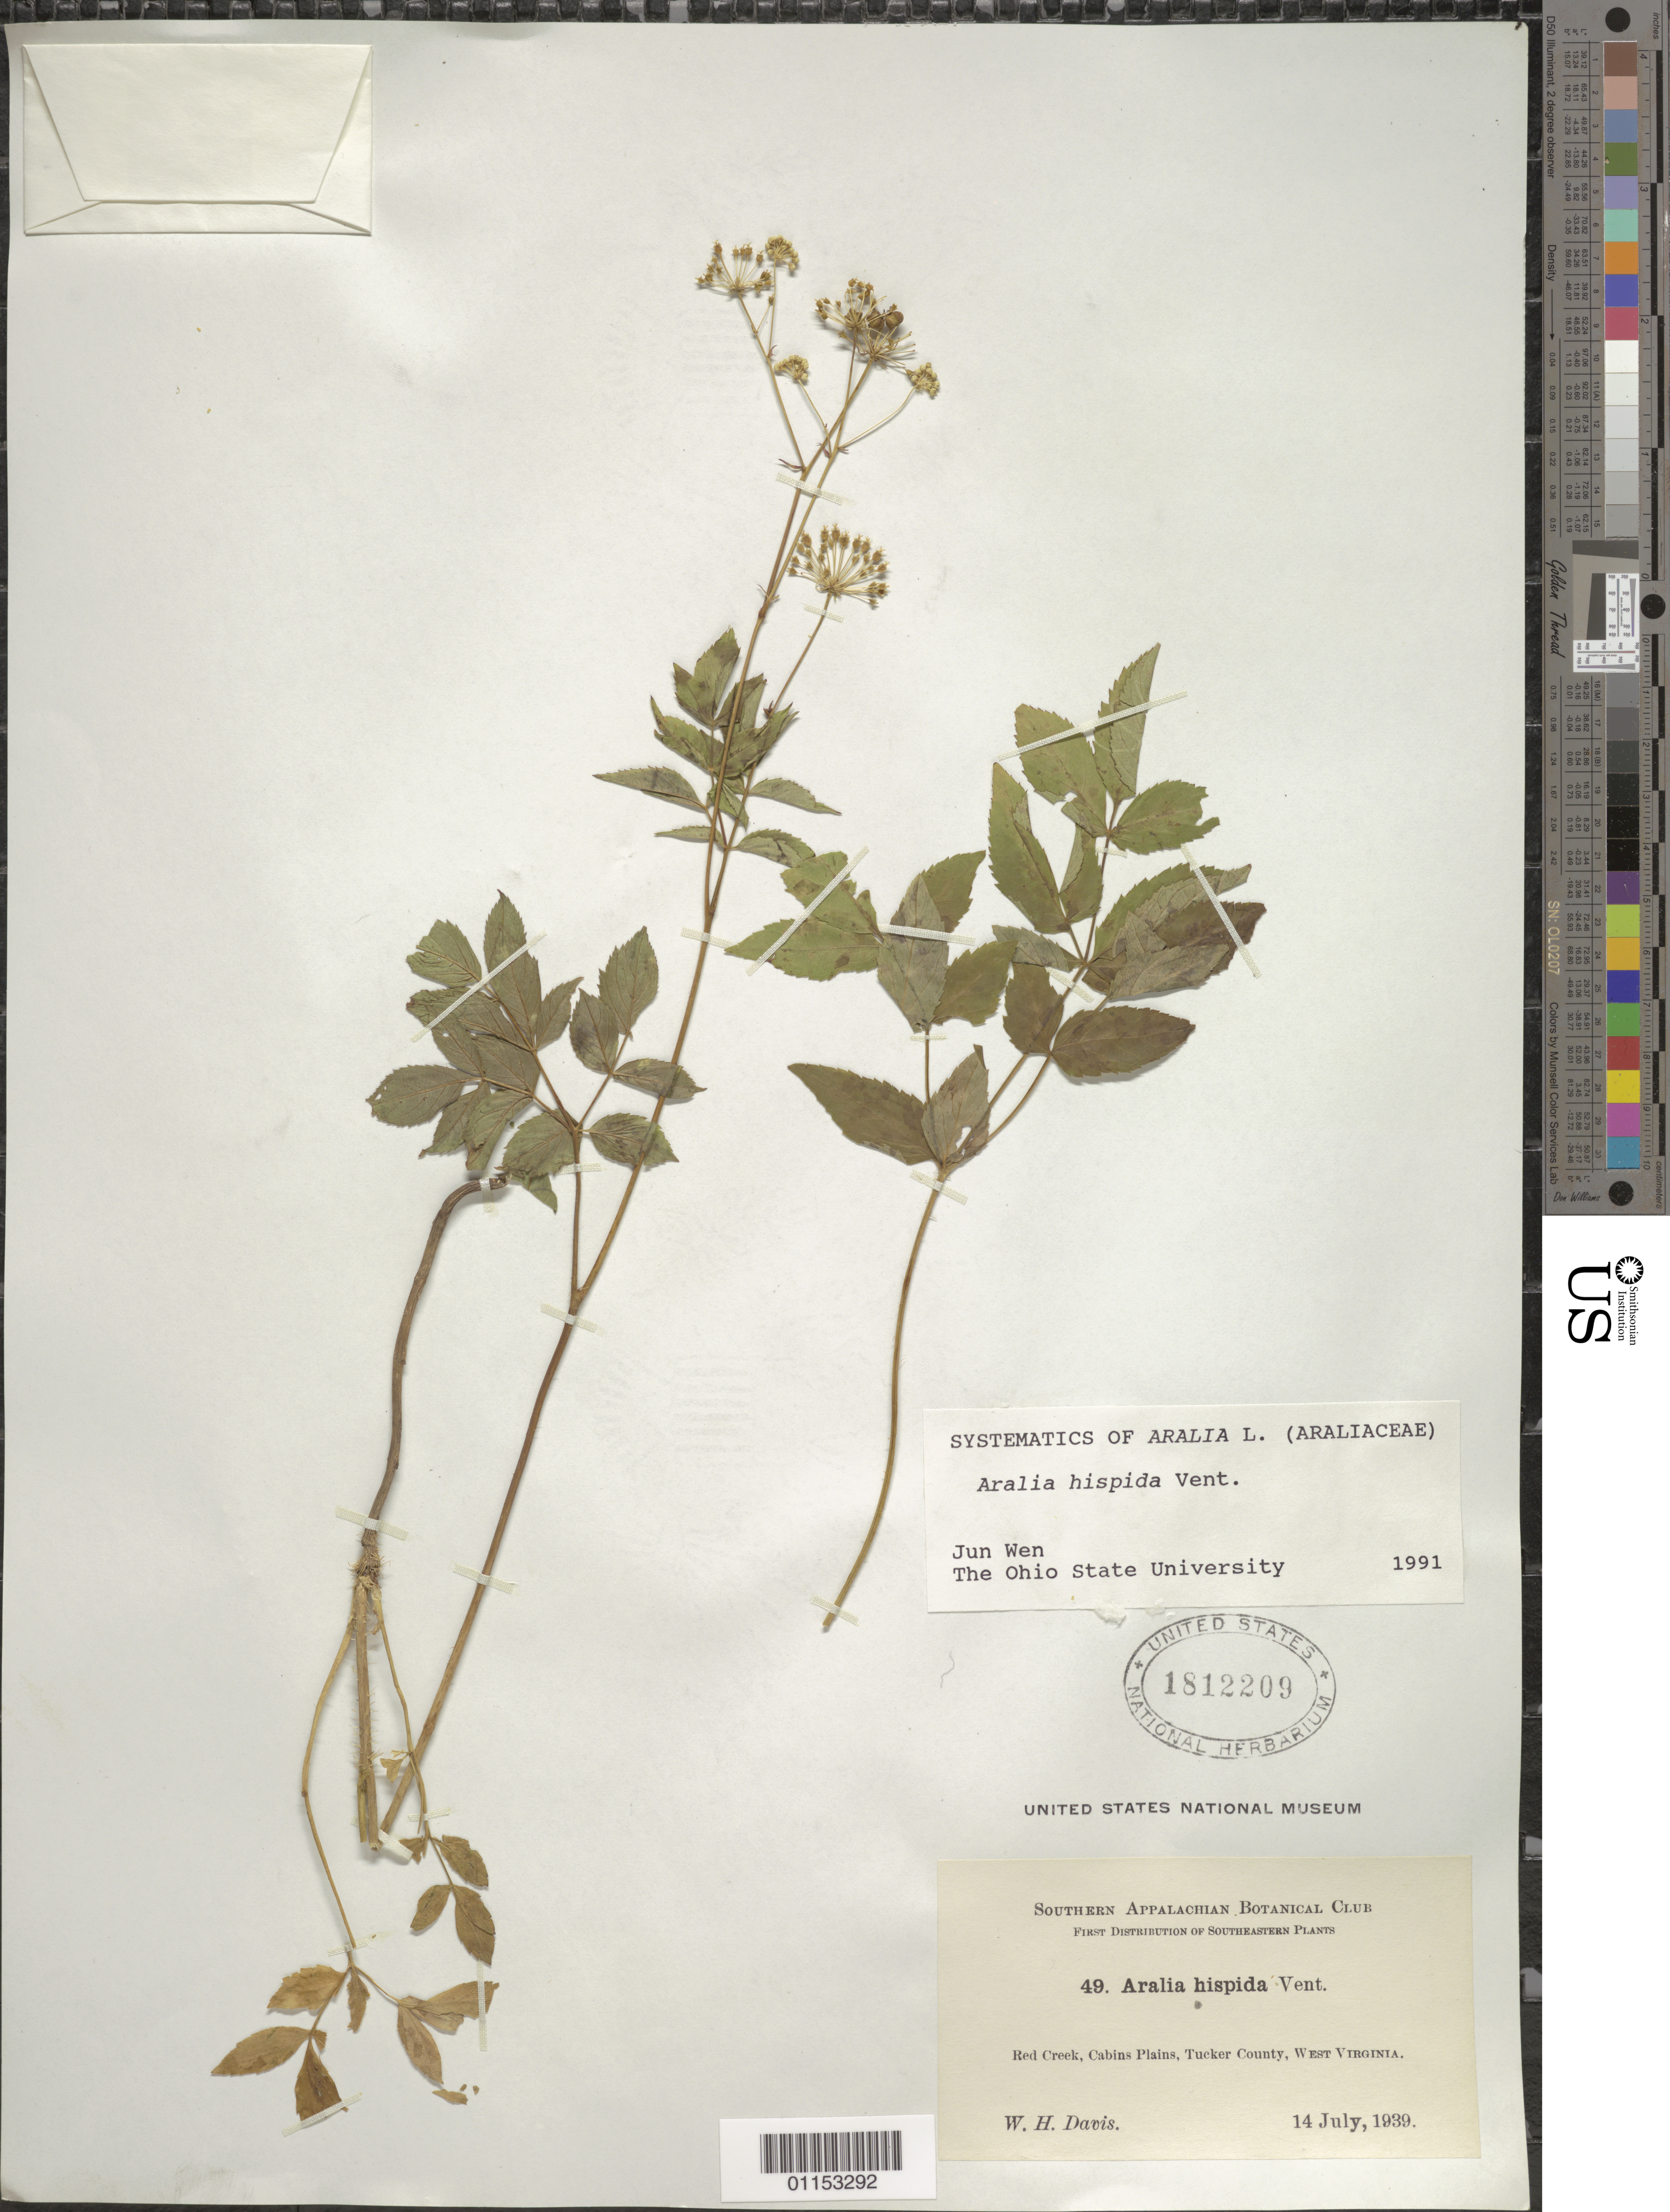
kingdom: Plantae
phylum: Tracheophyta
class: Magnoliopsida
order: Apiales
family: Araliaceae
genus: Aralia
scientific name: Aralia hispida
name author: Vent.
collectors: W. Davis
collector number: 49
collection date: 1939-07-14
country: United States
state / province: West Virginia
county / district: Tucker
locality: Red Creek, Cabins Plains.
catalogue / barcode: US 1812209